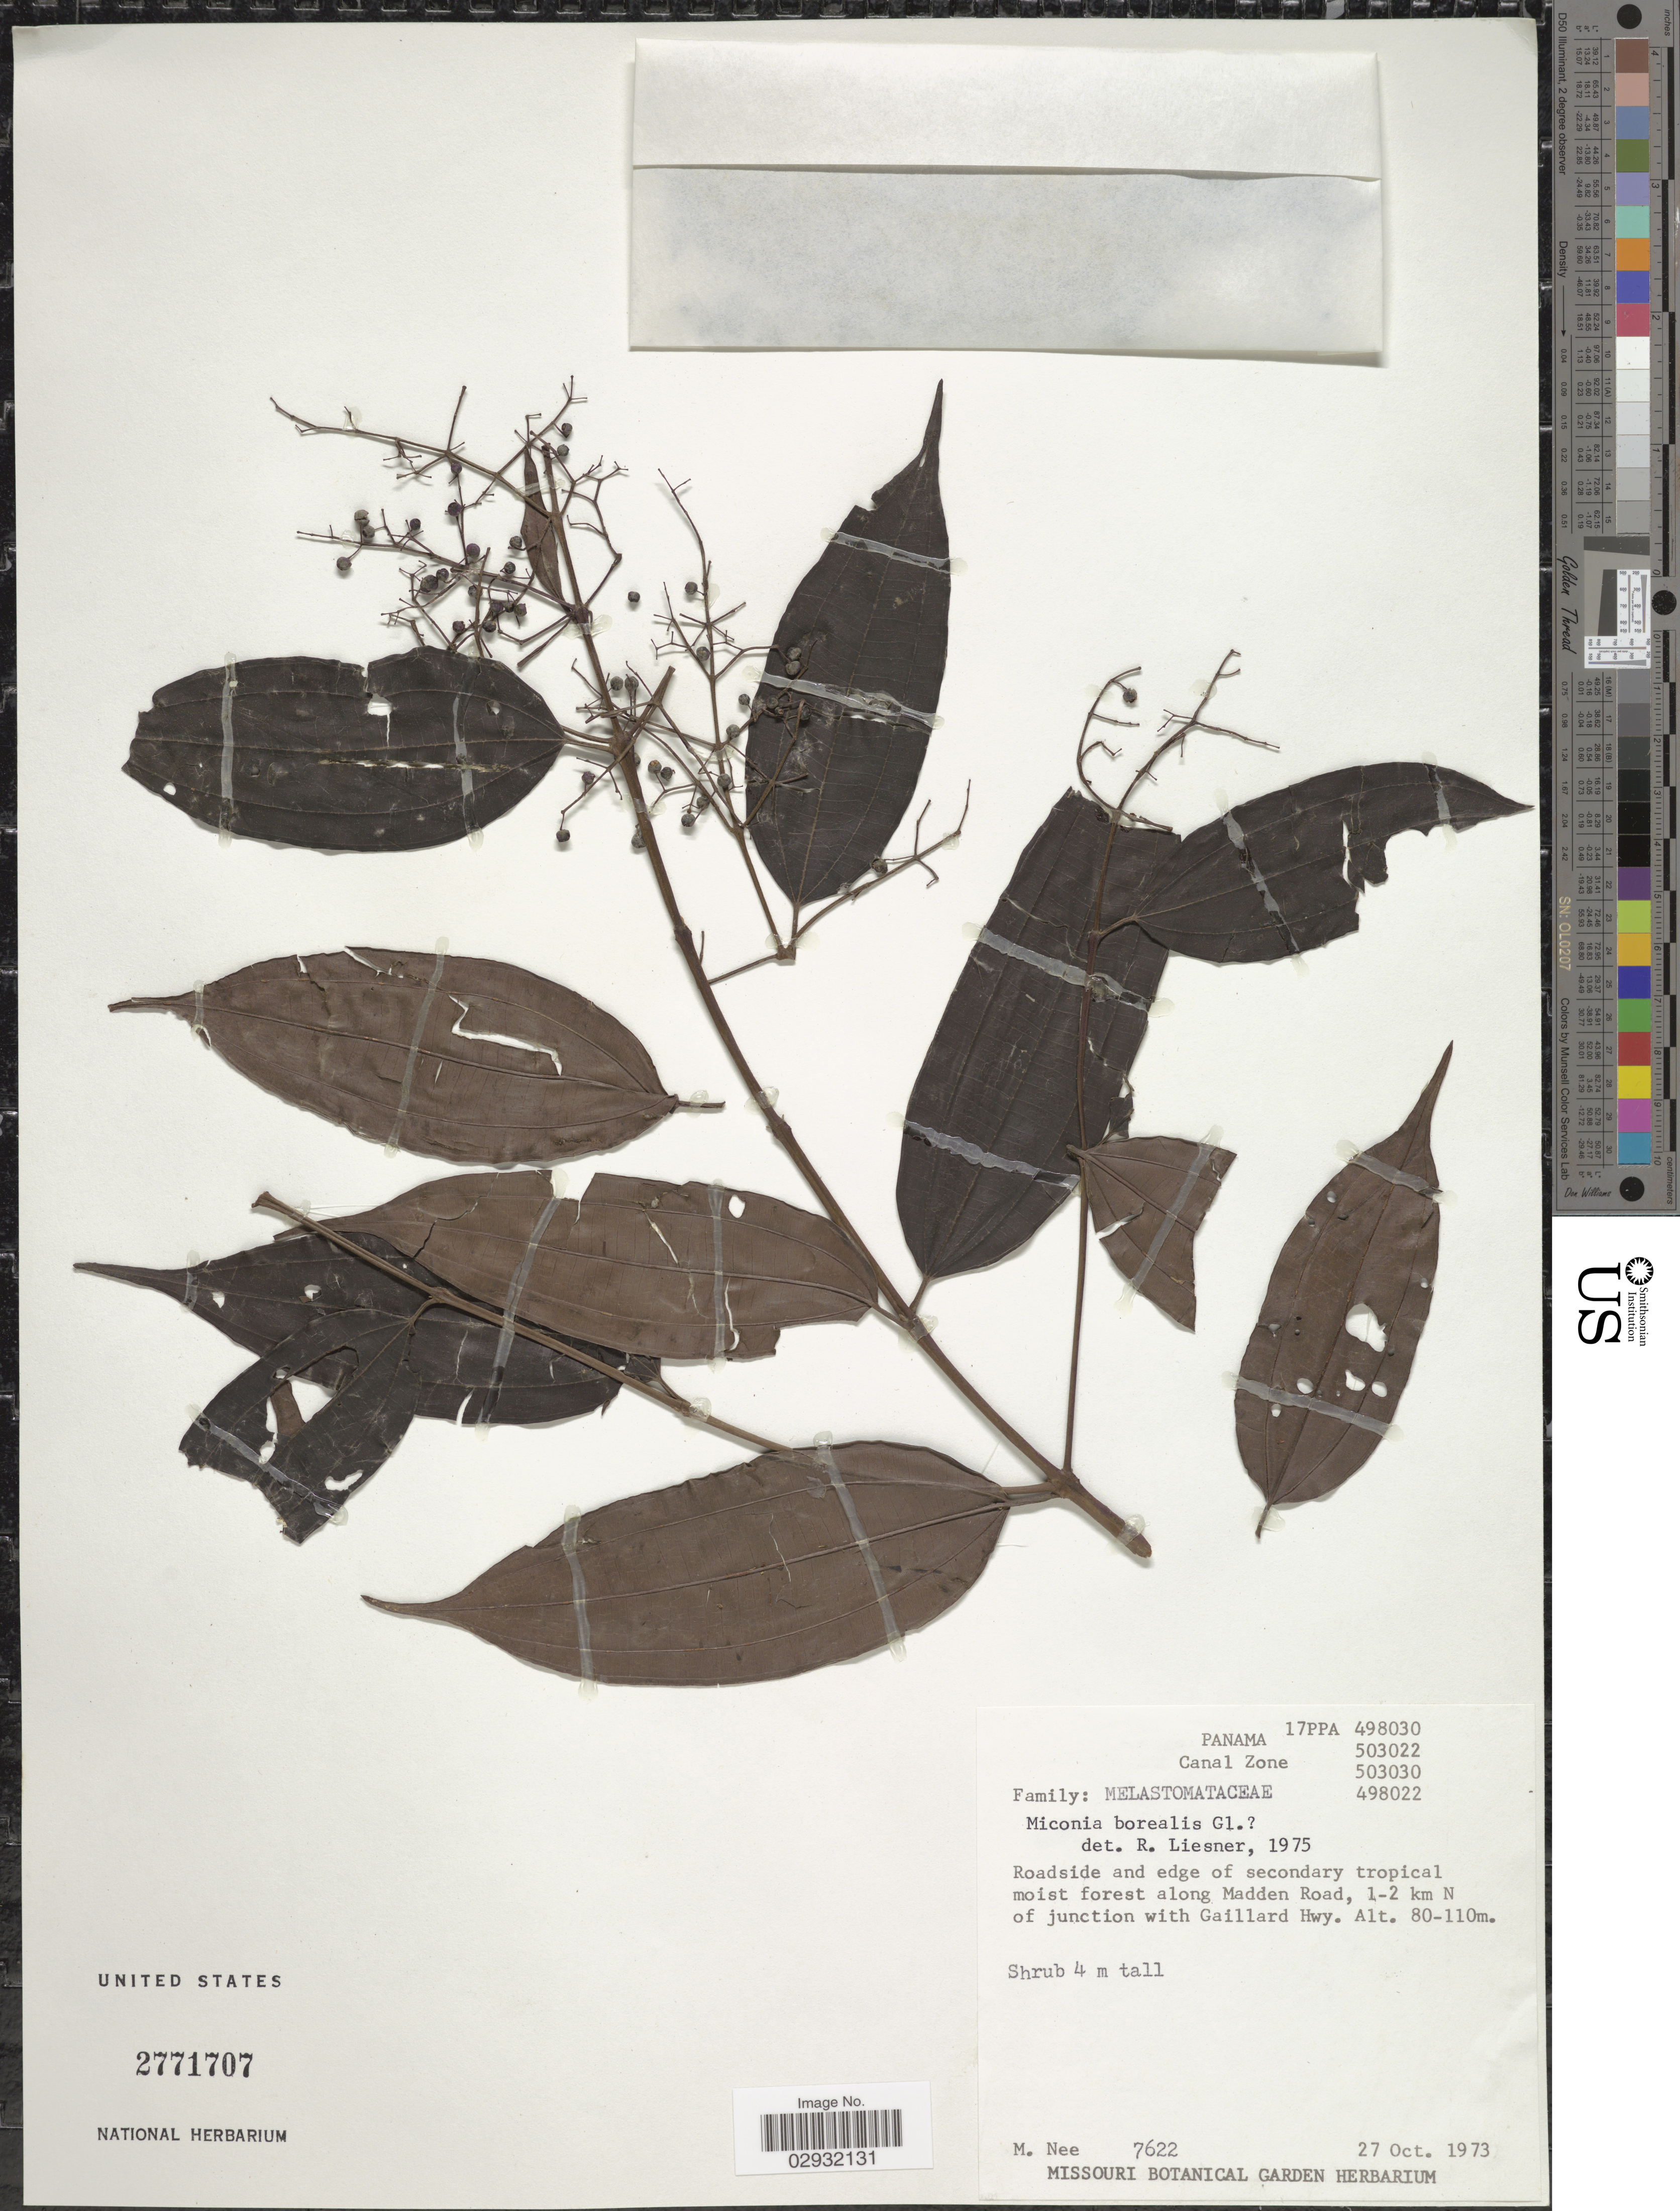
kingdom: Plantae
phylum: Tracheophyta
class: Magnoliopsida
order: Myrtales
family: Melastomataceae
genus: Miconia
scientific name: Miconia borealis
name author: Gleason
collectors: M. Nee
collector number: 7622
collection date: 1973-10-27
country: Panama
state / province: Colón / Panamá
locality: Canal Zone, Roadside and edge of secondary tropical moist forest along Madden Road, 1-2 km N of junction with Gaillard Hwy.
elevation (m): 80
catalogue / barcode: US 2771707